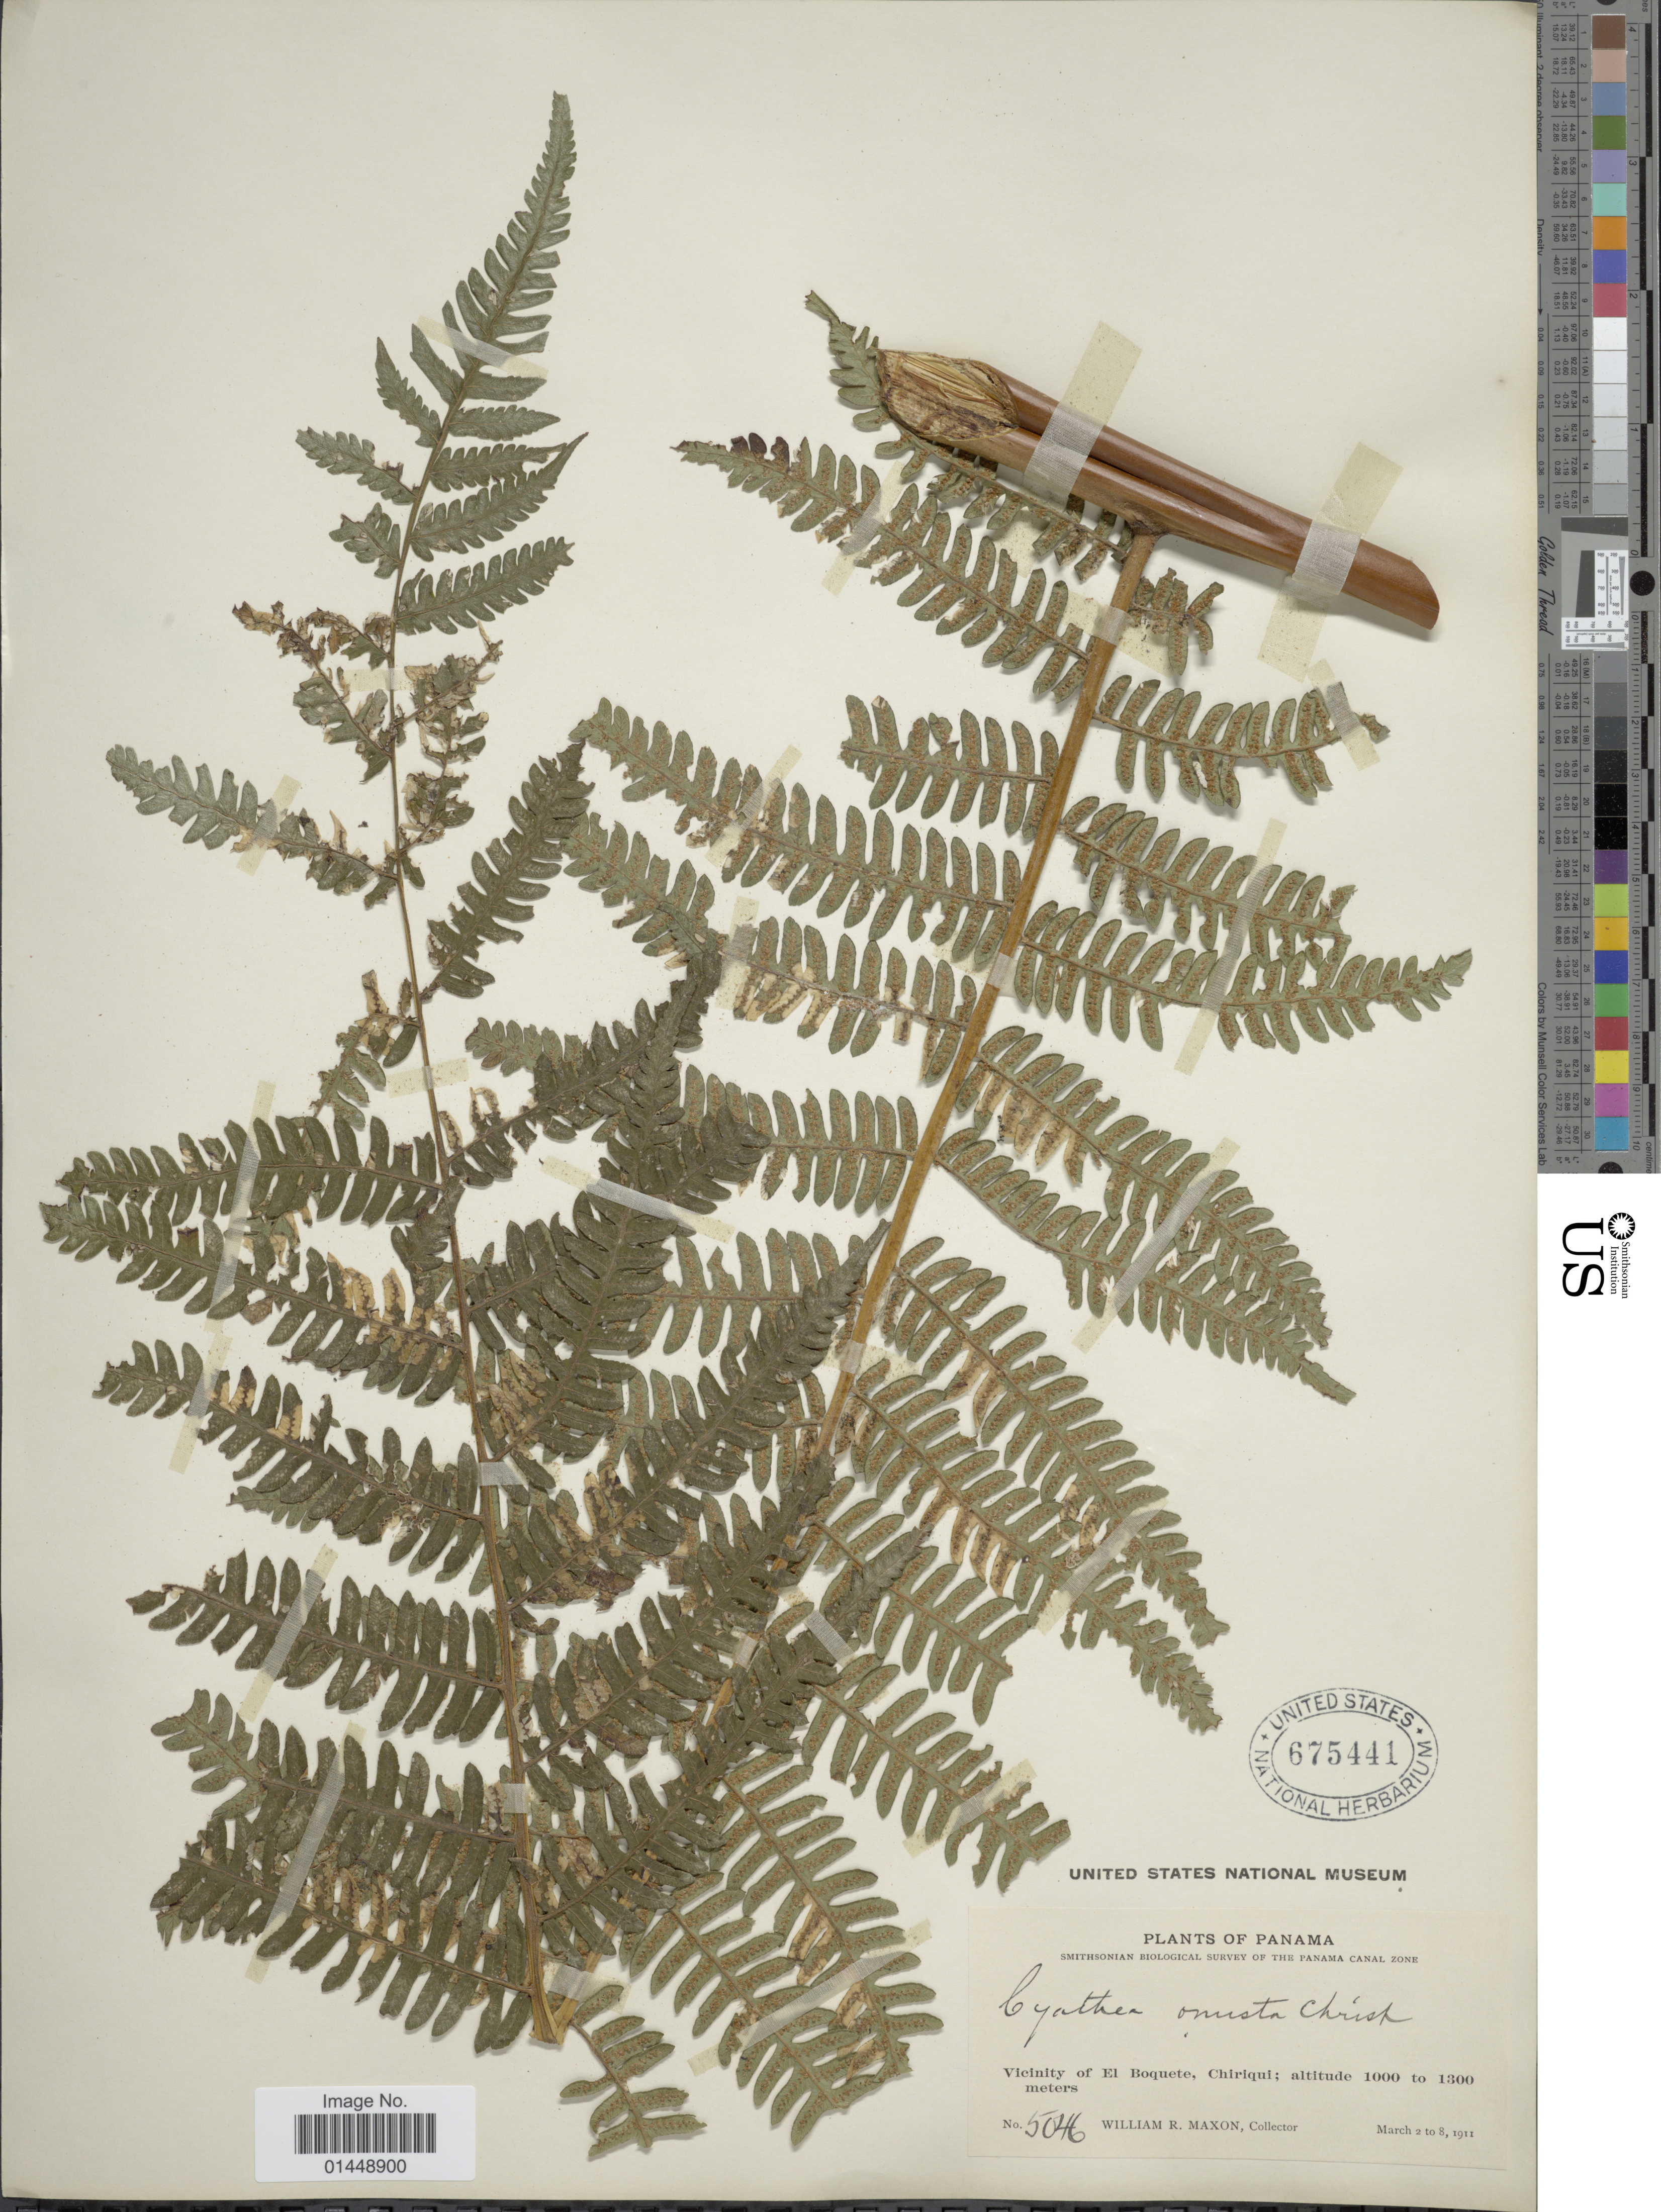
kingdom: Plantae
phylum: Tracheophyta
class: Polypodiopsida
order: Cyatheales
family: Cyatheaceae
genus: Cyathea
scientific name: Cyathea fulva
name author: (M. Martens & Galeotti) Fée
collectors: W. R. Maxon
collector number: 5046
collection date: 1911-03-02/1911-03-08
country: Panama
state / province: Chiriqui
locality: Vicinity of El Boquete, Chiriqui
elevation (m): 1000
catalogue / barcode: US 675441